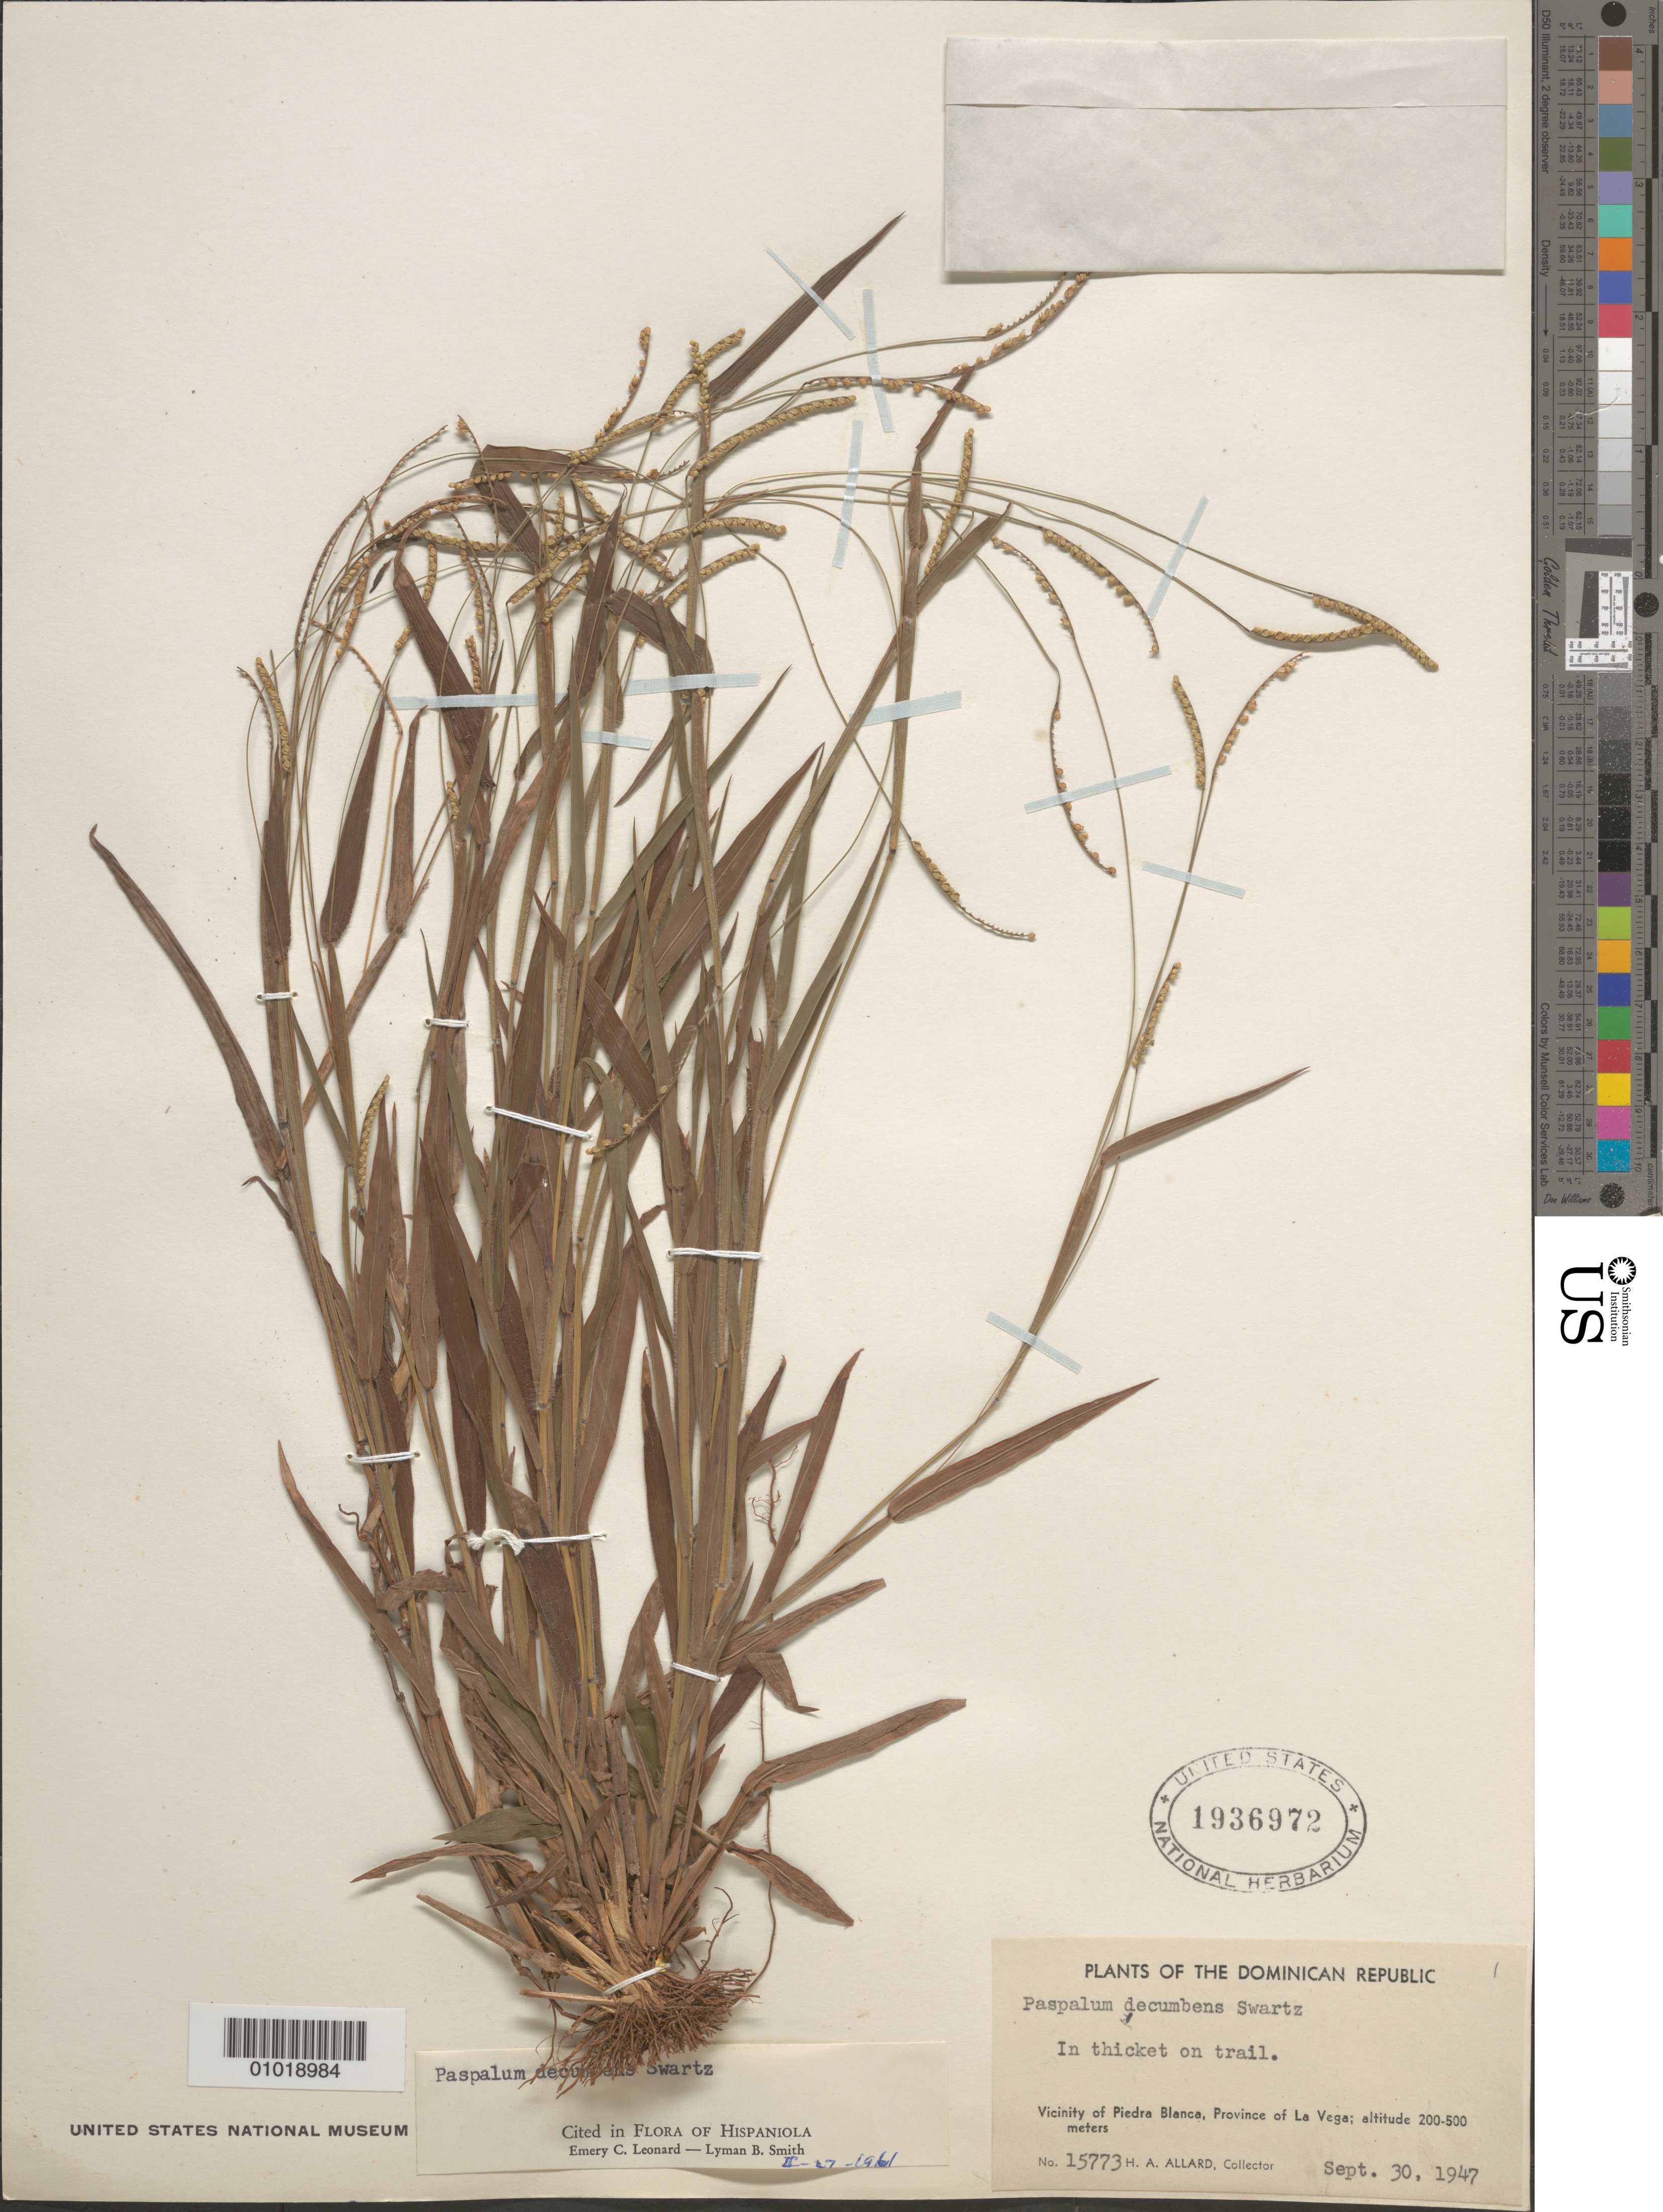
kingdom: Plantae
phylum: Tracheophyta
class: Liliopsida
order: Poales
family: Poaceae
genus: Paspalum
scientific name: Paspalum decumbens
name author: Sw.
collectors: H. A. Allard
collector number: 15773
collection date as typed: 30 Sep 1947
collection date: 1947-09-30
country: Dominican Republic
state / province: La Vega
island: Hispaniola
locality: Vic. of Piedra Blanca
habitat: in thicket on trail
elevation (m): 200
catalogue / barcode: US 1936972